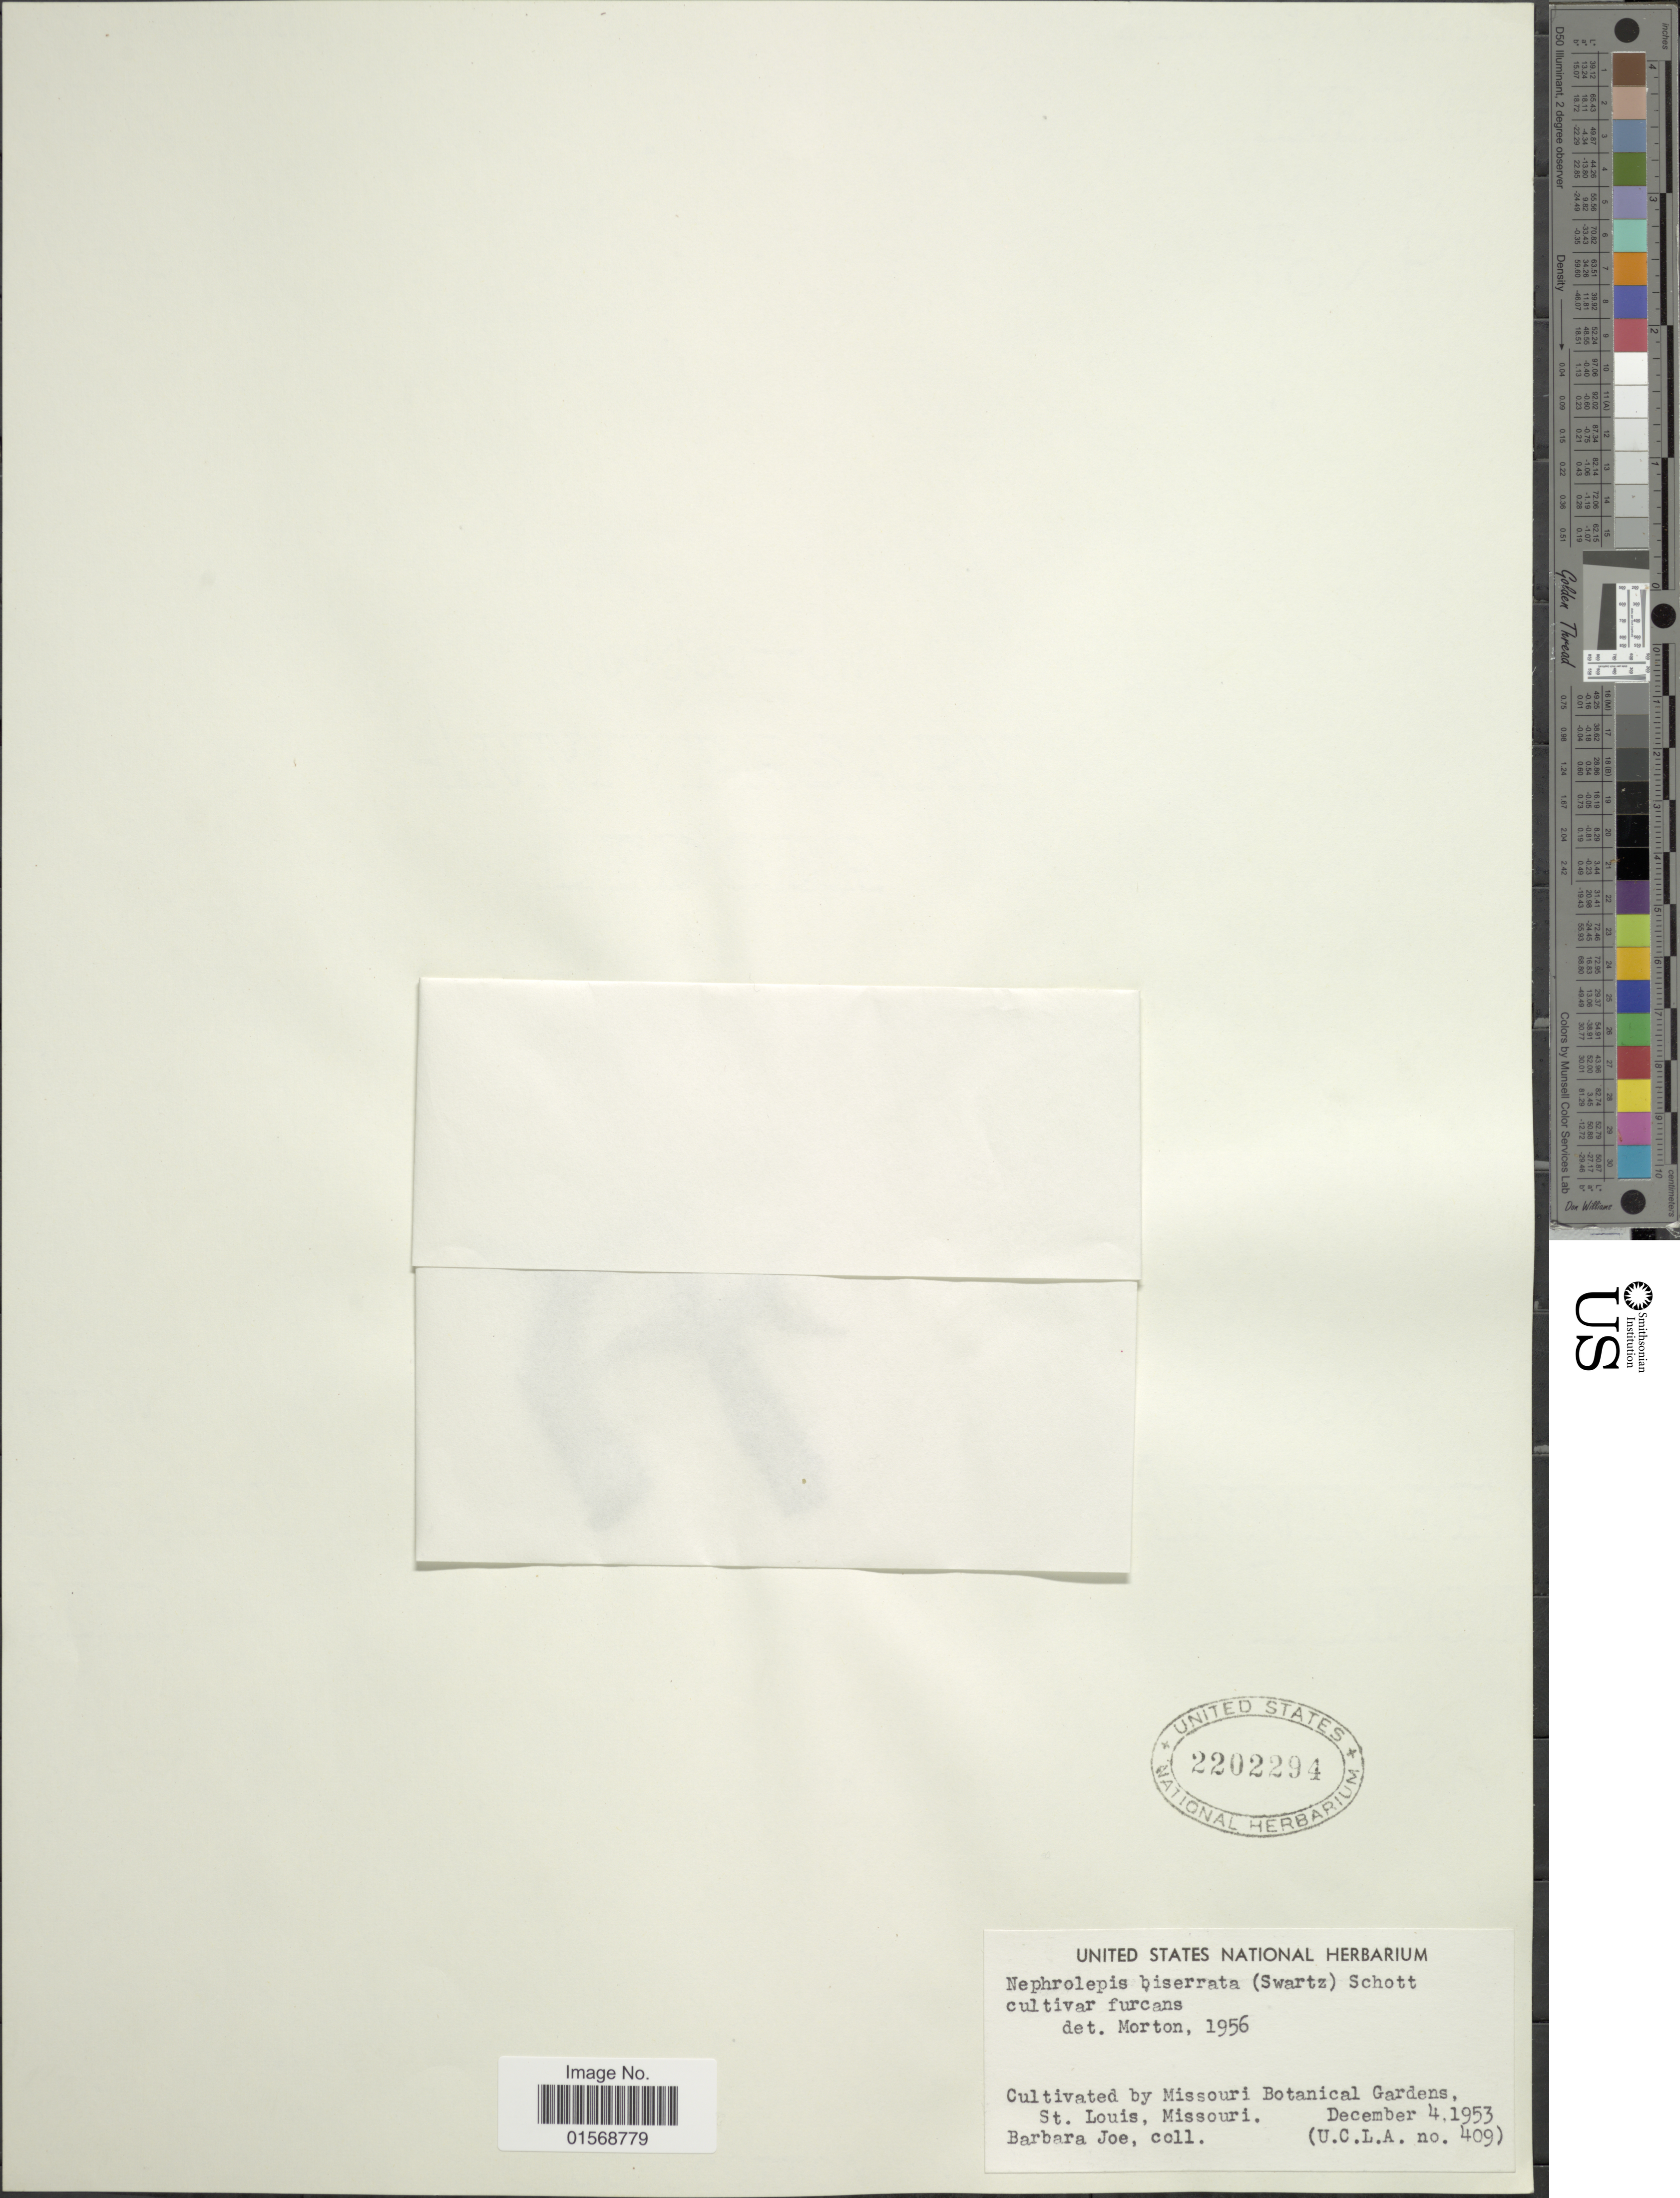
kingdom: Plantae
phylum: Tracheophyta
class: Polypodiopsida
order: Polypodiales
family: Nephrolepidaceae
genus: Nephrolepis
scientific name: Nephrolepis falcata 'Furcans'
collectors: B. Joe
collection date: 1953-12-04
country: United States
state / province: Missouri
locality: Missouri, Botanical Gardens. St. Louis, Missouri.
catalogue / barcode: US 2202294